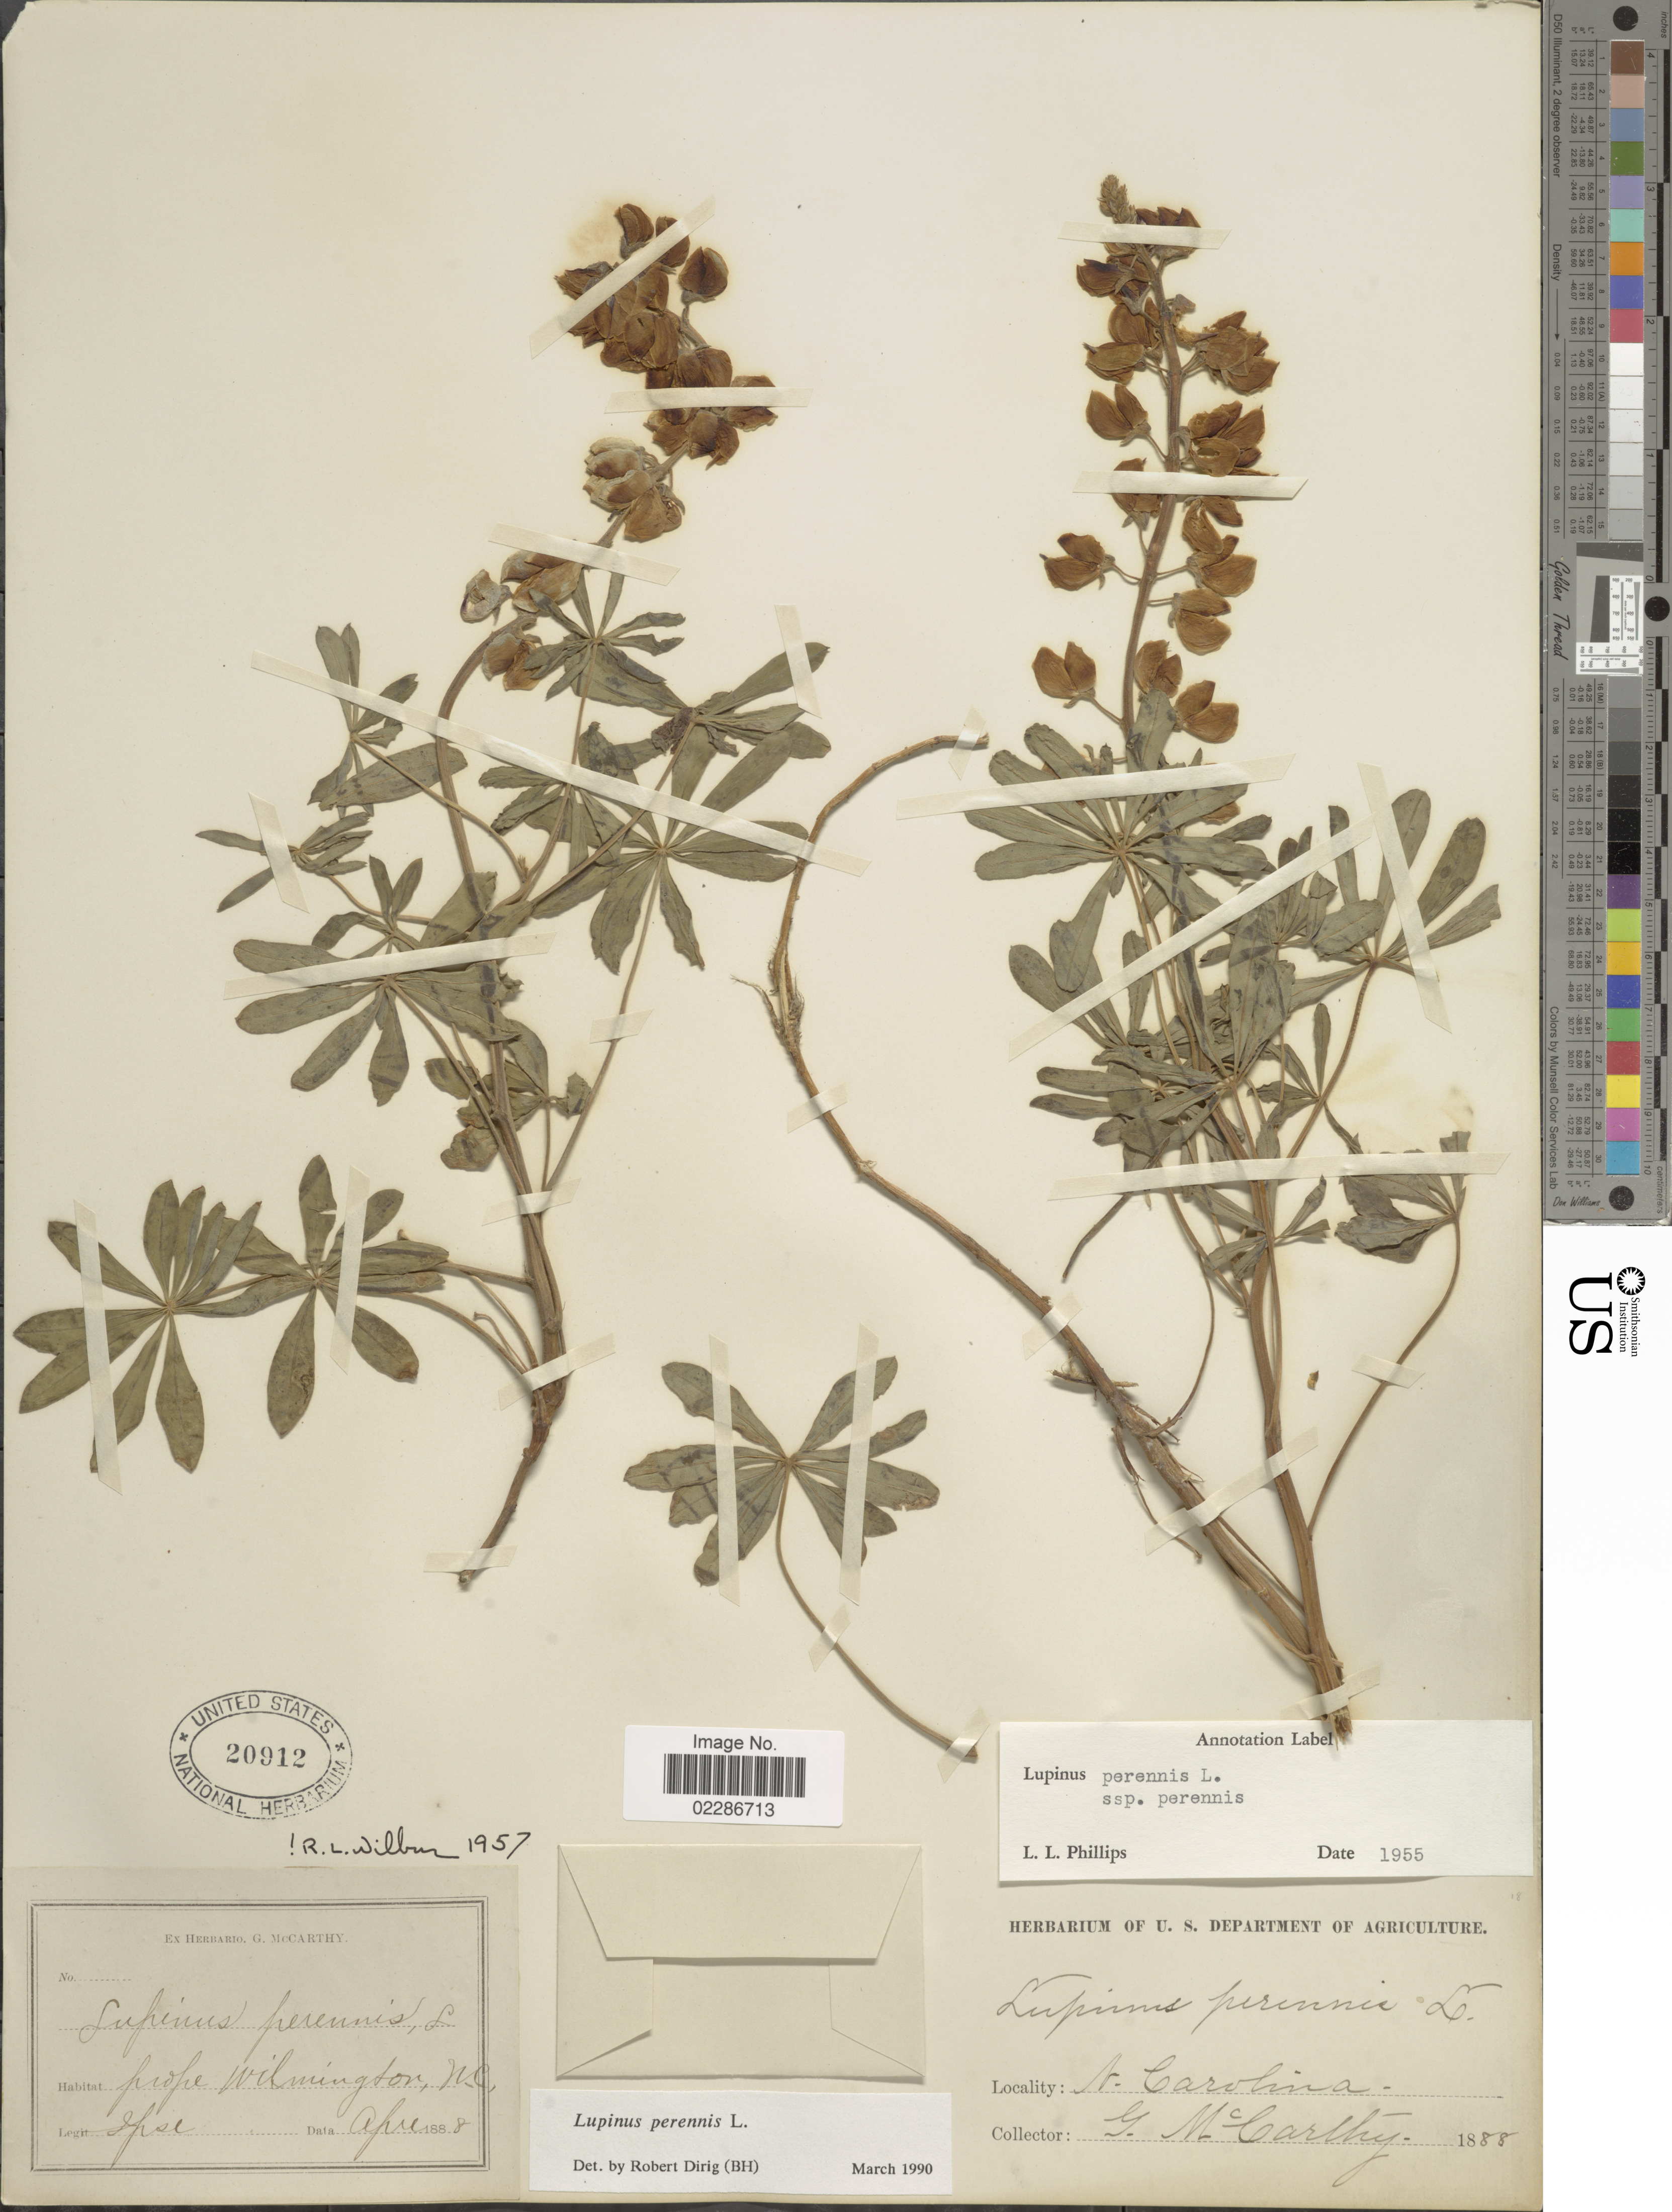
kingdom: Plantae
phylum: Tracheophyta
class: Magnoliopsida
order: Fabales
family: Fabaceae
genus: Lupinus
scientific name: Lupinus perennis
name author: L.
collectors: G. McCarthy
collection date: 1888-04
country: United States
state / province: North Carolina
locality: Prope Wilmington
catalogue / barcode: US 20912